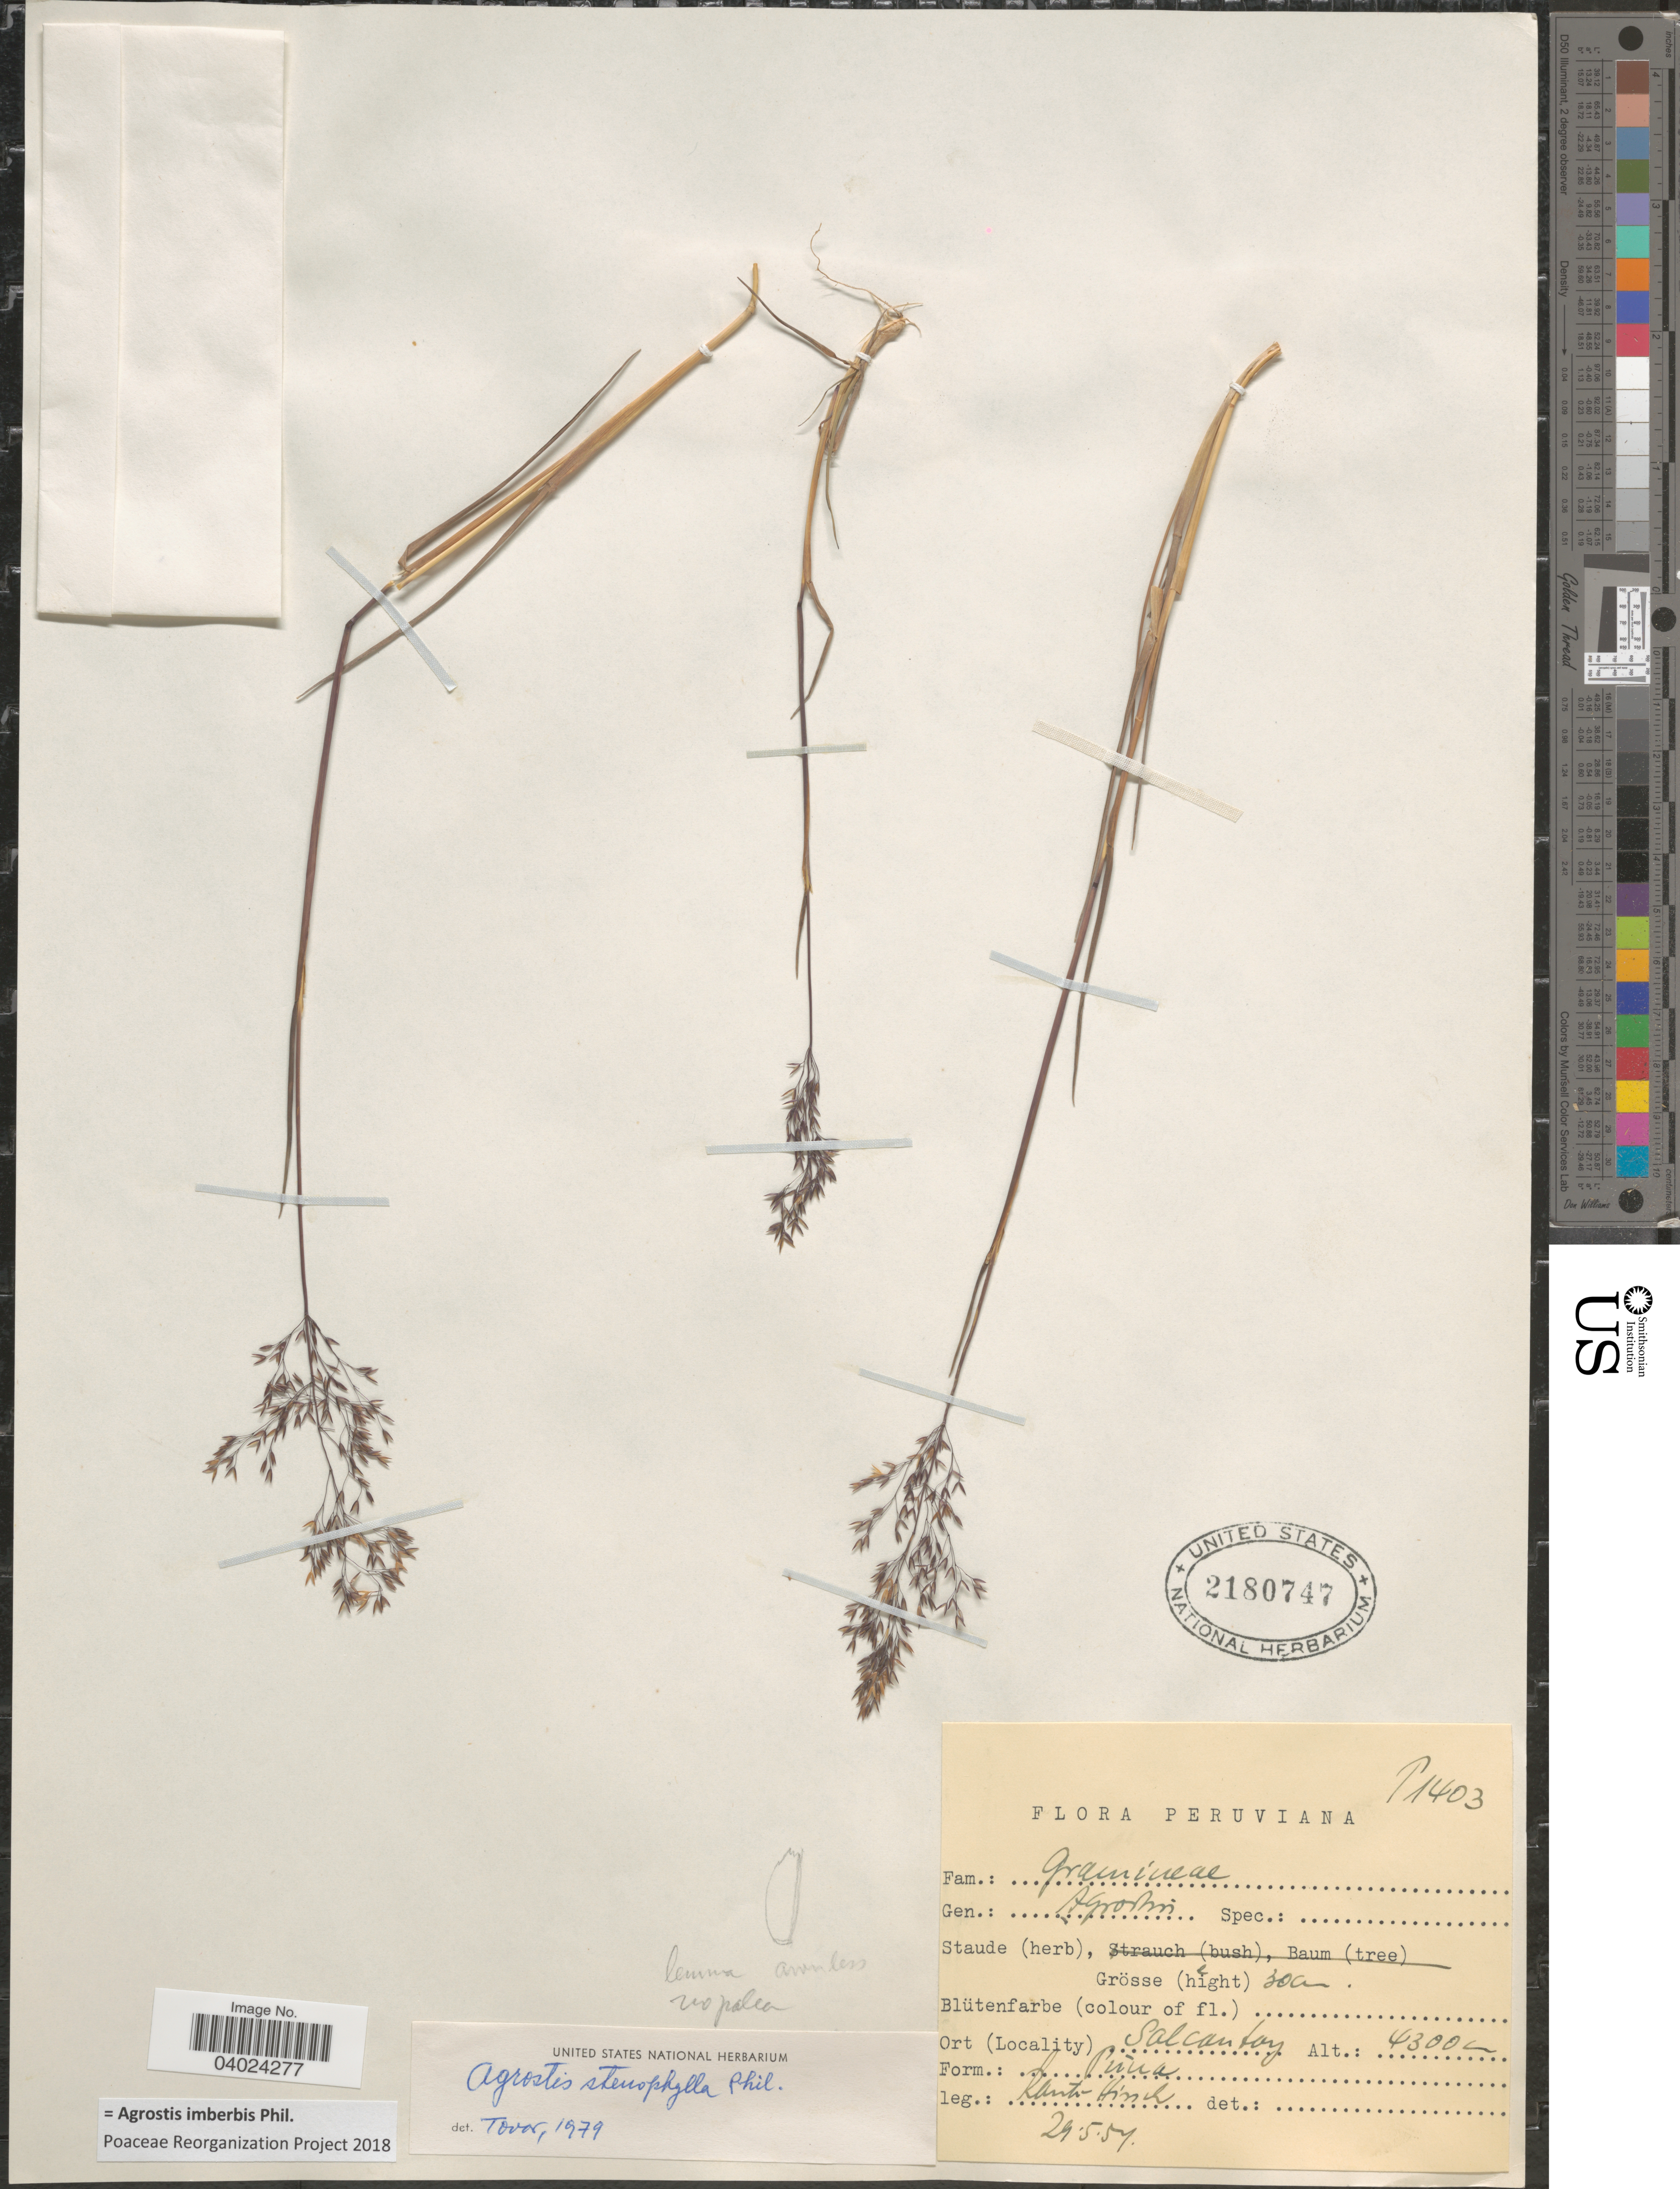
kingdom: Plantae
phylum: Tracheophyta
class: Liliopsida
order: Poales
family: Poaceae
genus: Agrostis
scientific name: Agrostis imberbis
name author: Phil.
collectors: W. Rauh & G. Hirsch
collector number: P1403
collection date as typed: Transcribed d/m/y: 29/5/57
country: Peru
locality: Salcantay.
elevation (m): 4300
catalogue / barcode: US 2180747